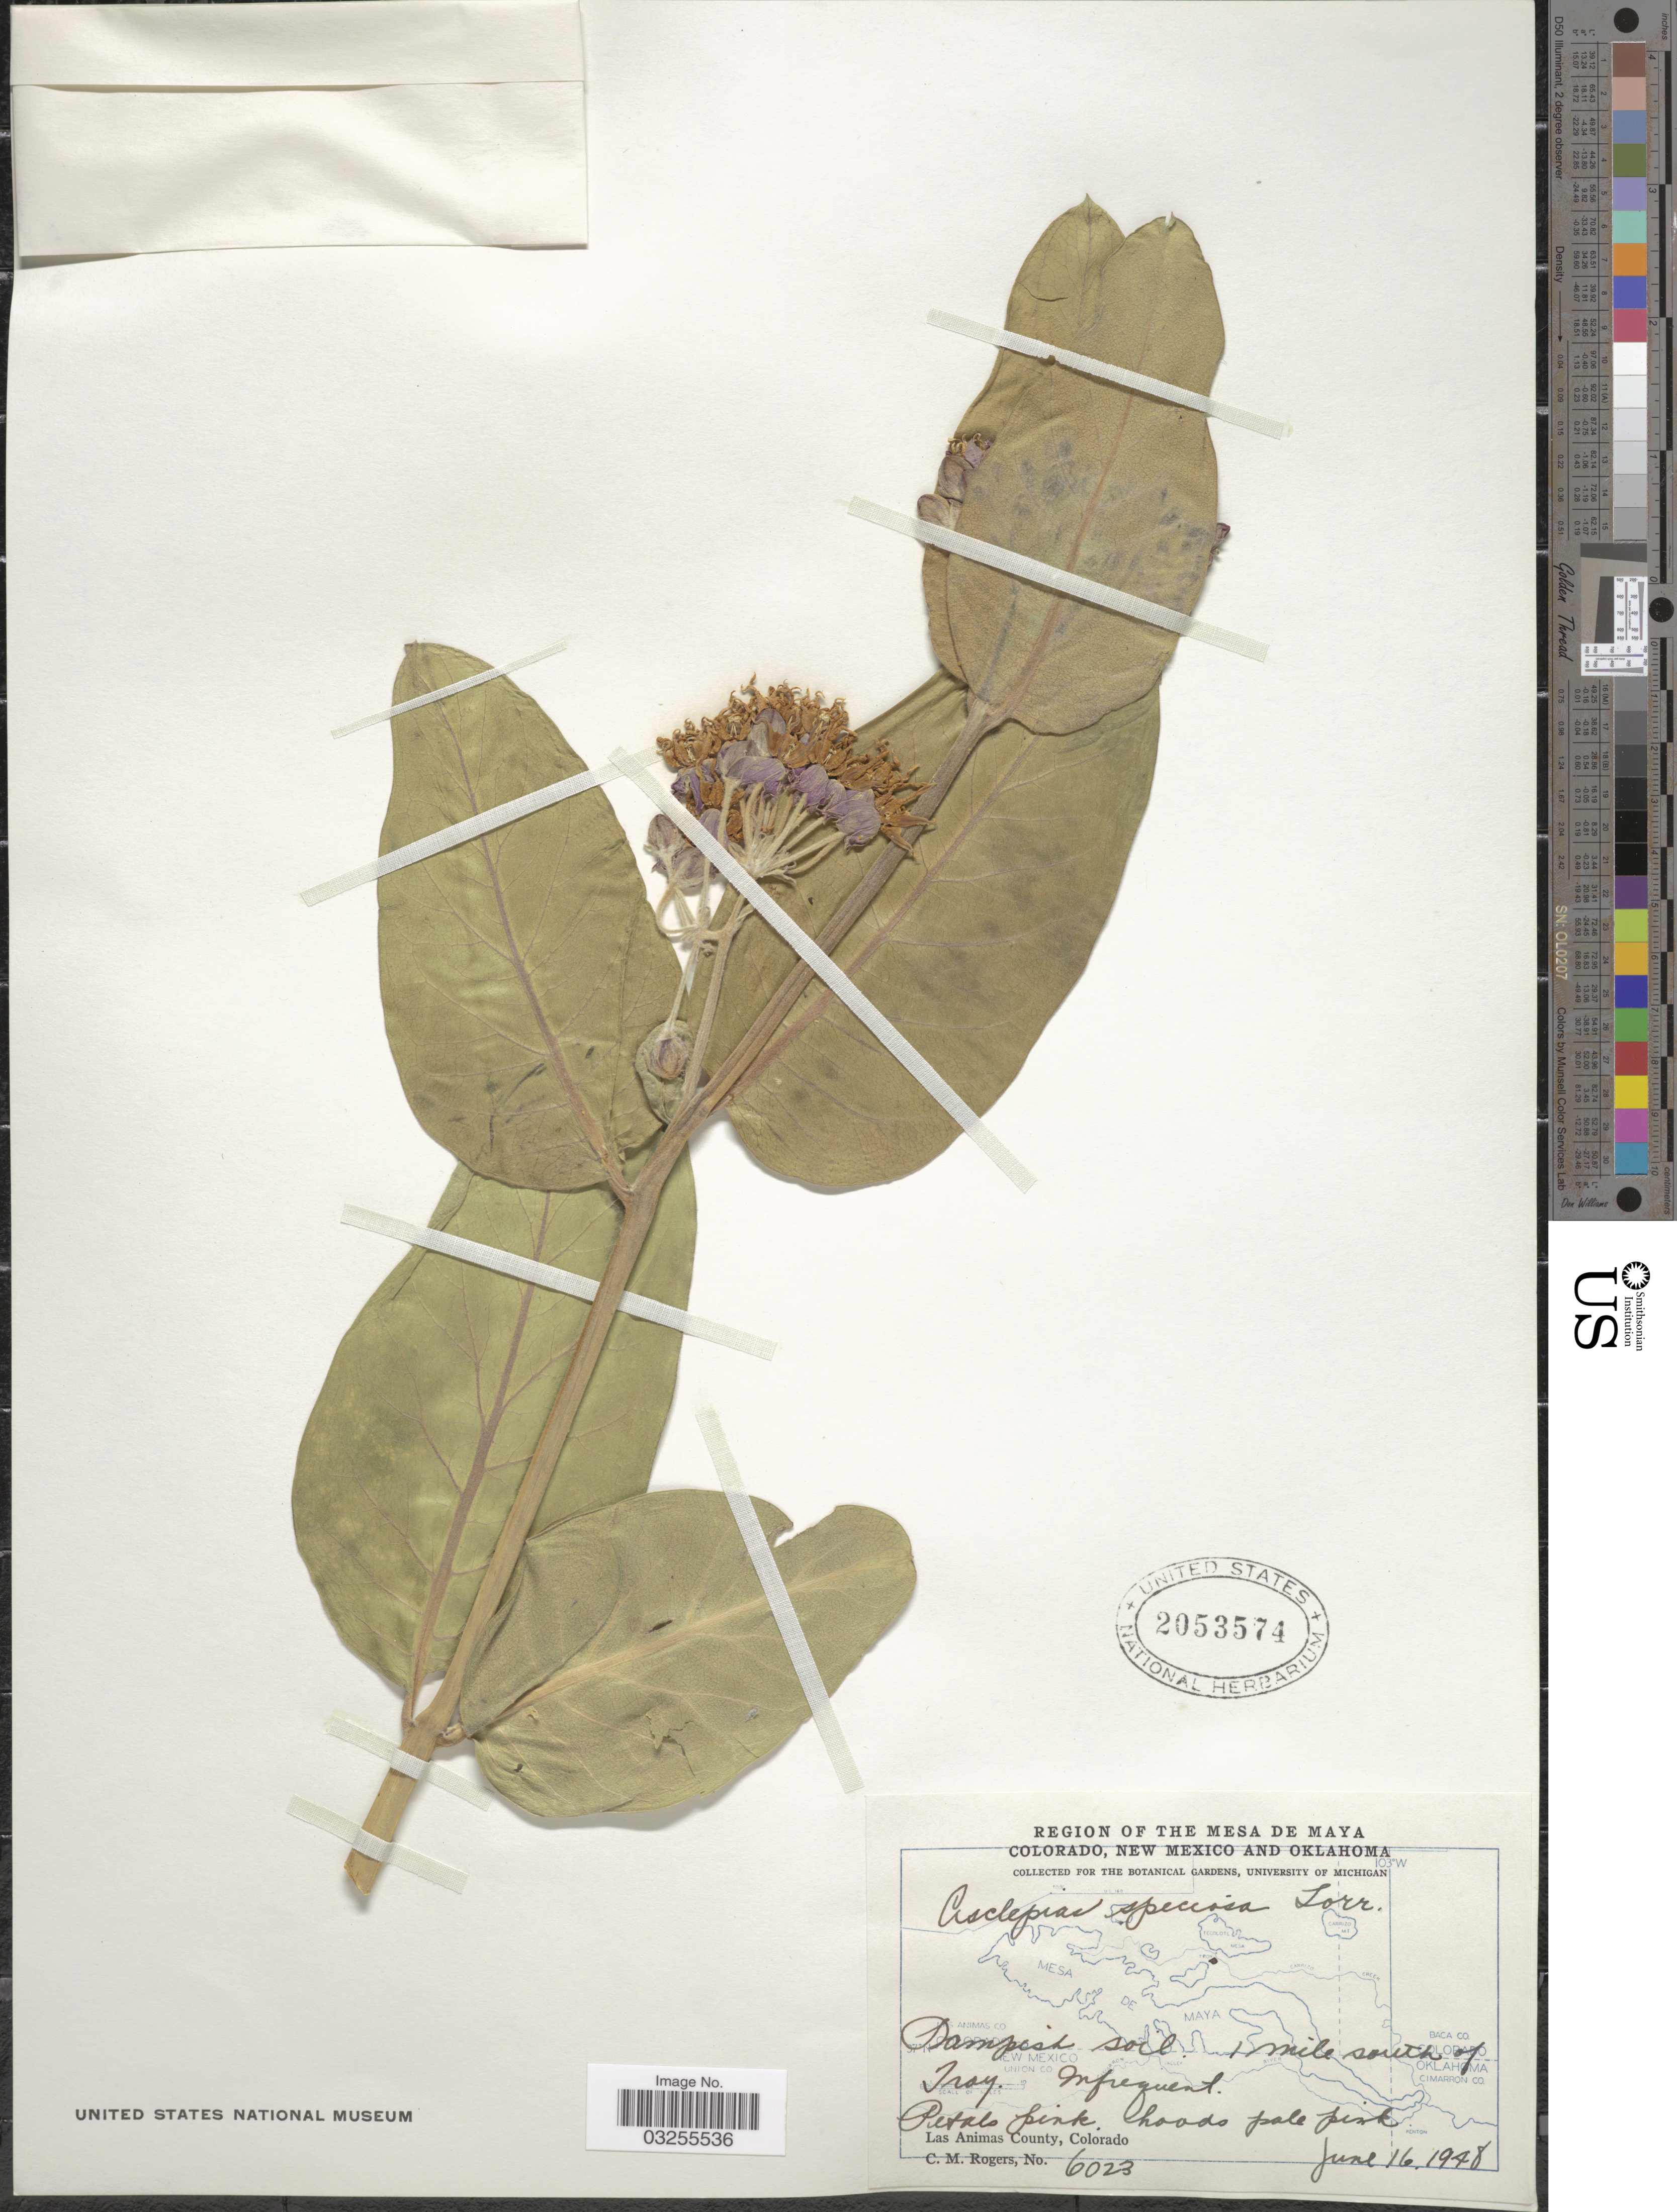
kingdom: Plantae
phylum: Tracheophyta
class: Magnoliopsida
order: Gentianales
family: Apocynaceae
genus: Asclepias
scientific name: Asclepias speciosa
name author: Torr.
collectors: C. M. Rogers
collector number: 6023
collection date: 1948-06-16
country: United States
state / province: Colorado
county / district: Las Animas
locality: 1 mile south of Troy, Las Animas County, Colorado.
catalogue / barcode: US 2053574